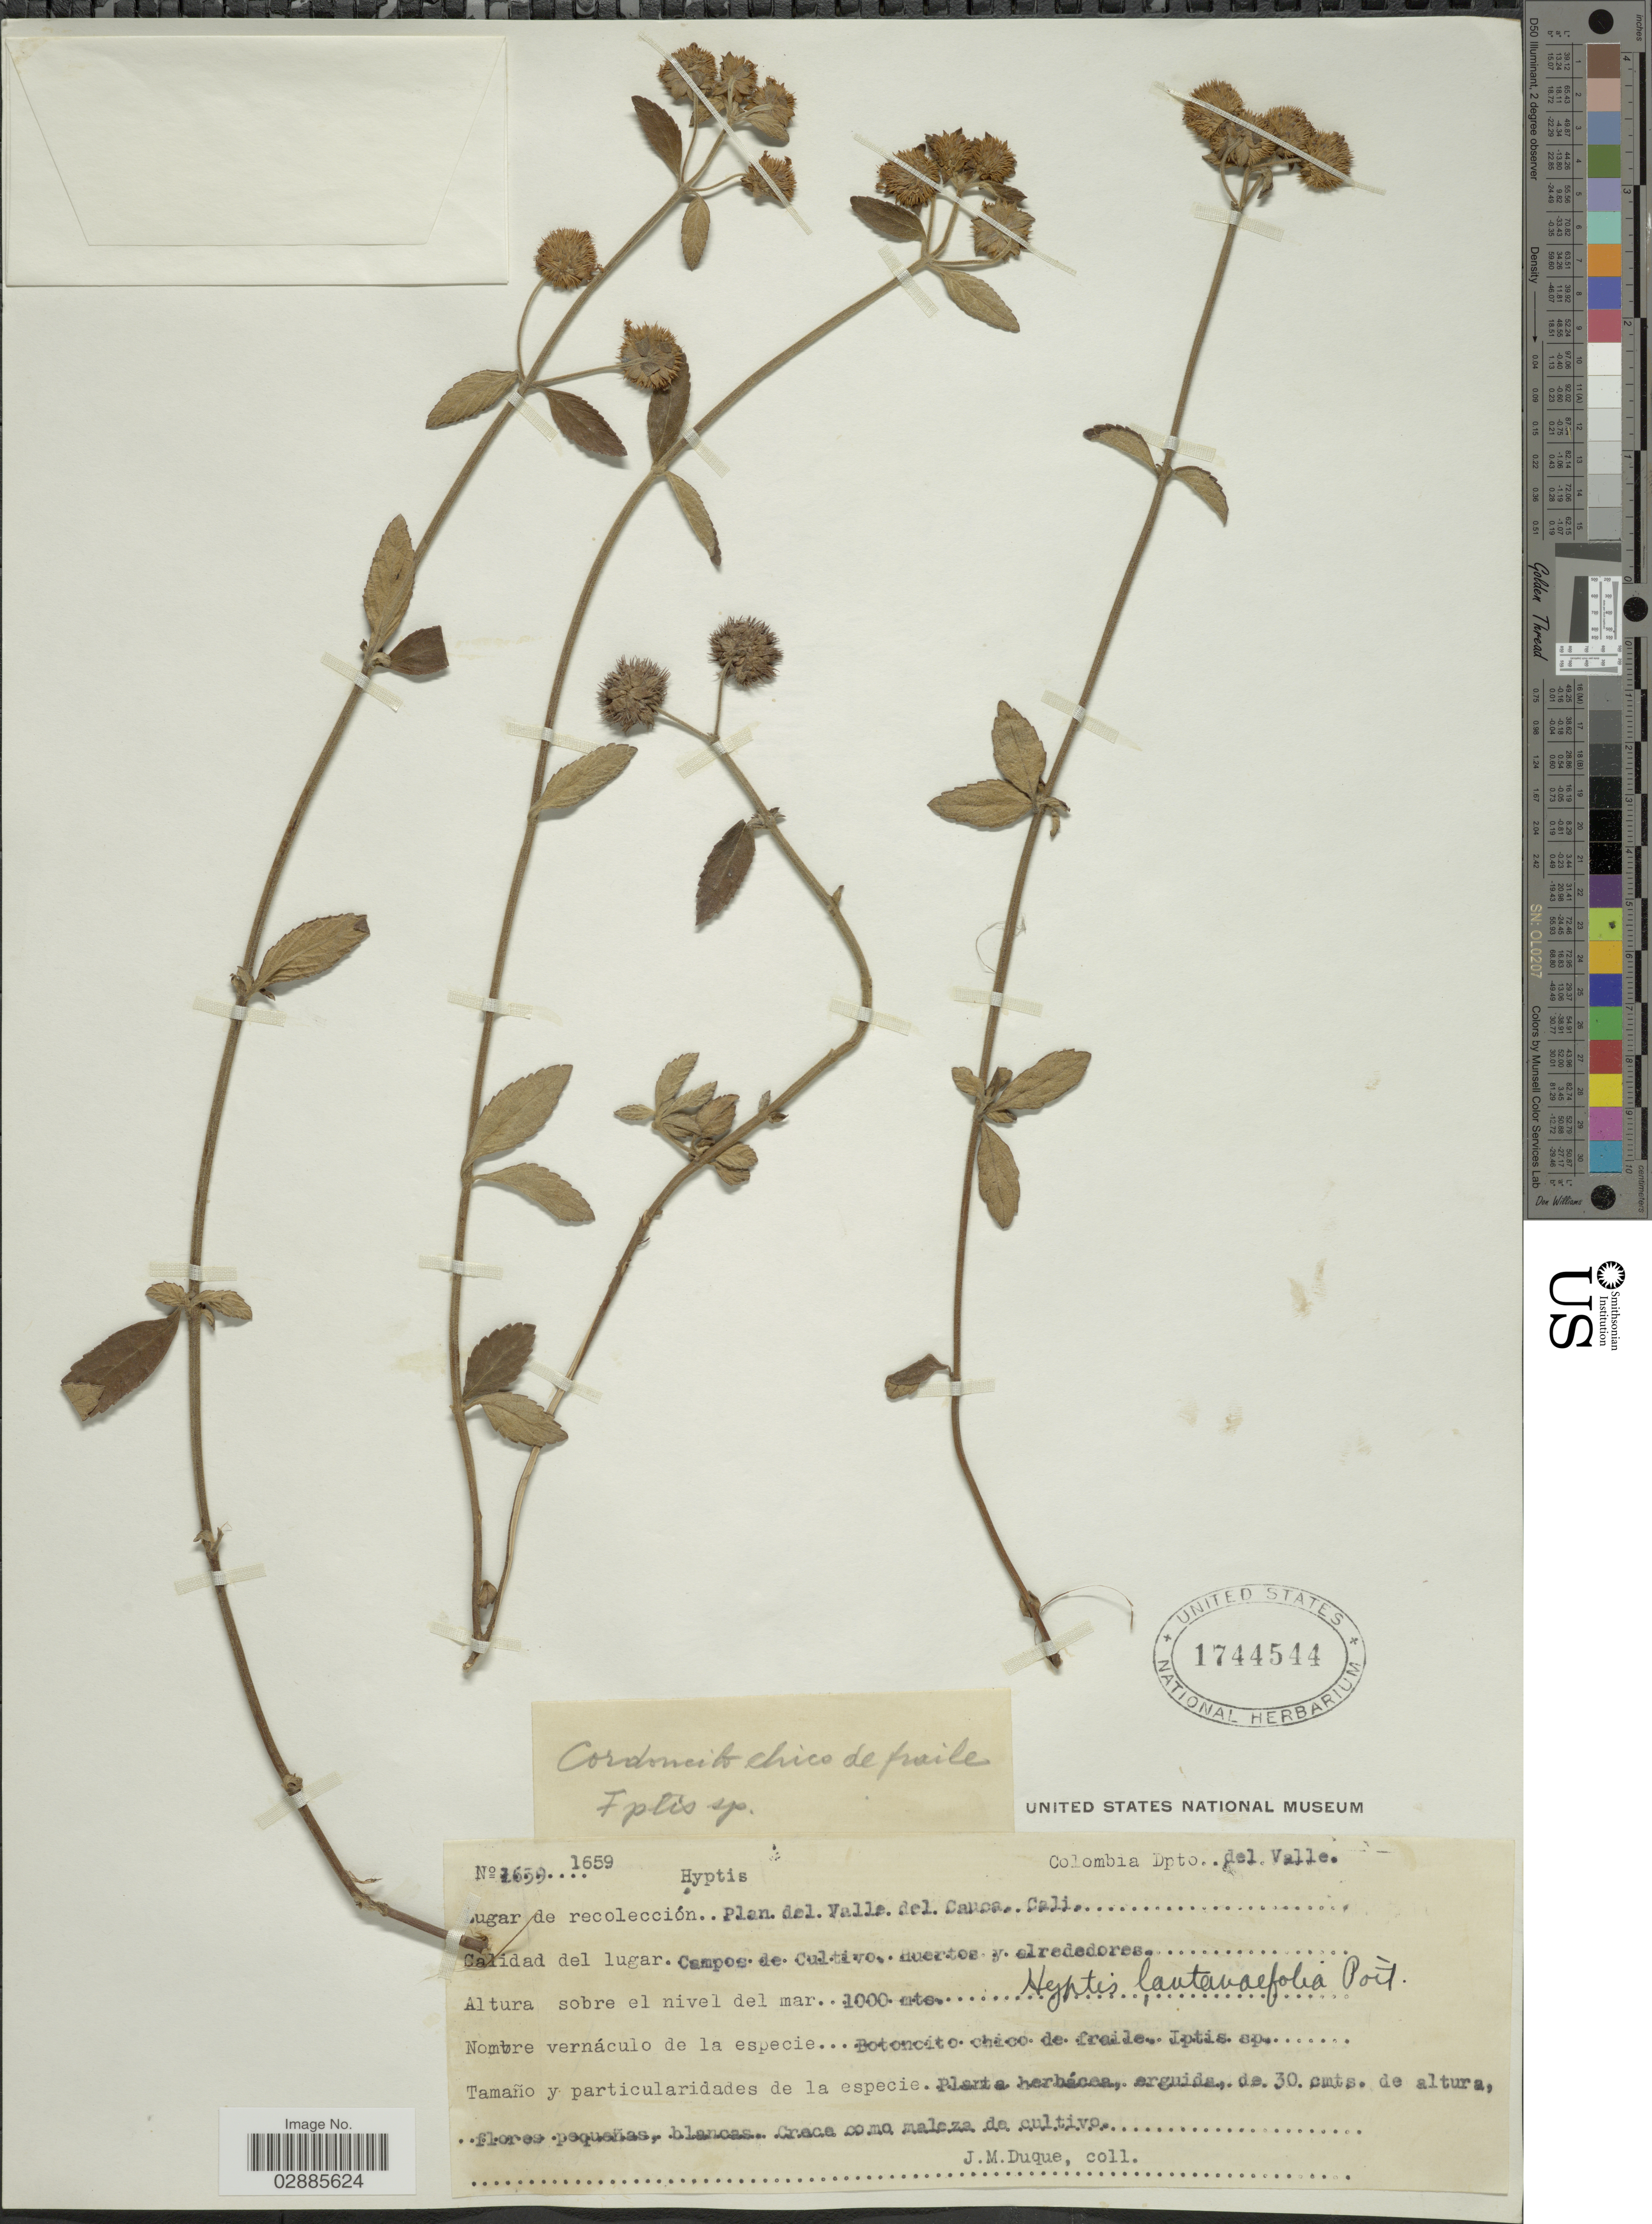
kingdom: Plantae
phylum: Tracheophyta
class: Magnoliopsida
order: Lamiales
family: Lamiaceae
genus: Hyptis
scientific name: Hyptis lantanifolia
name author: Poit.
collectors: J. Duque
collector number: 1659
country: Colombia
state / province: Valle del Cauca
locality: Dpto. del Valle. Plan del Valle del Cauca, Cali. Campos de Cultivo. Huertos y alrededores.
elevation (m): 1000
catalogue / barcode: US 1744544